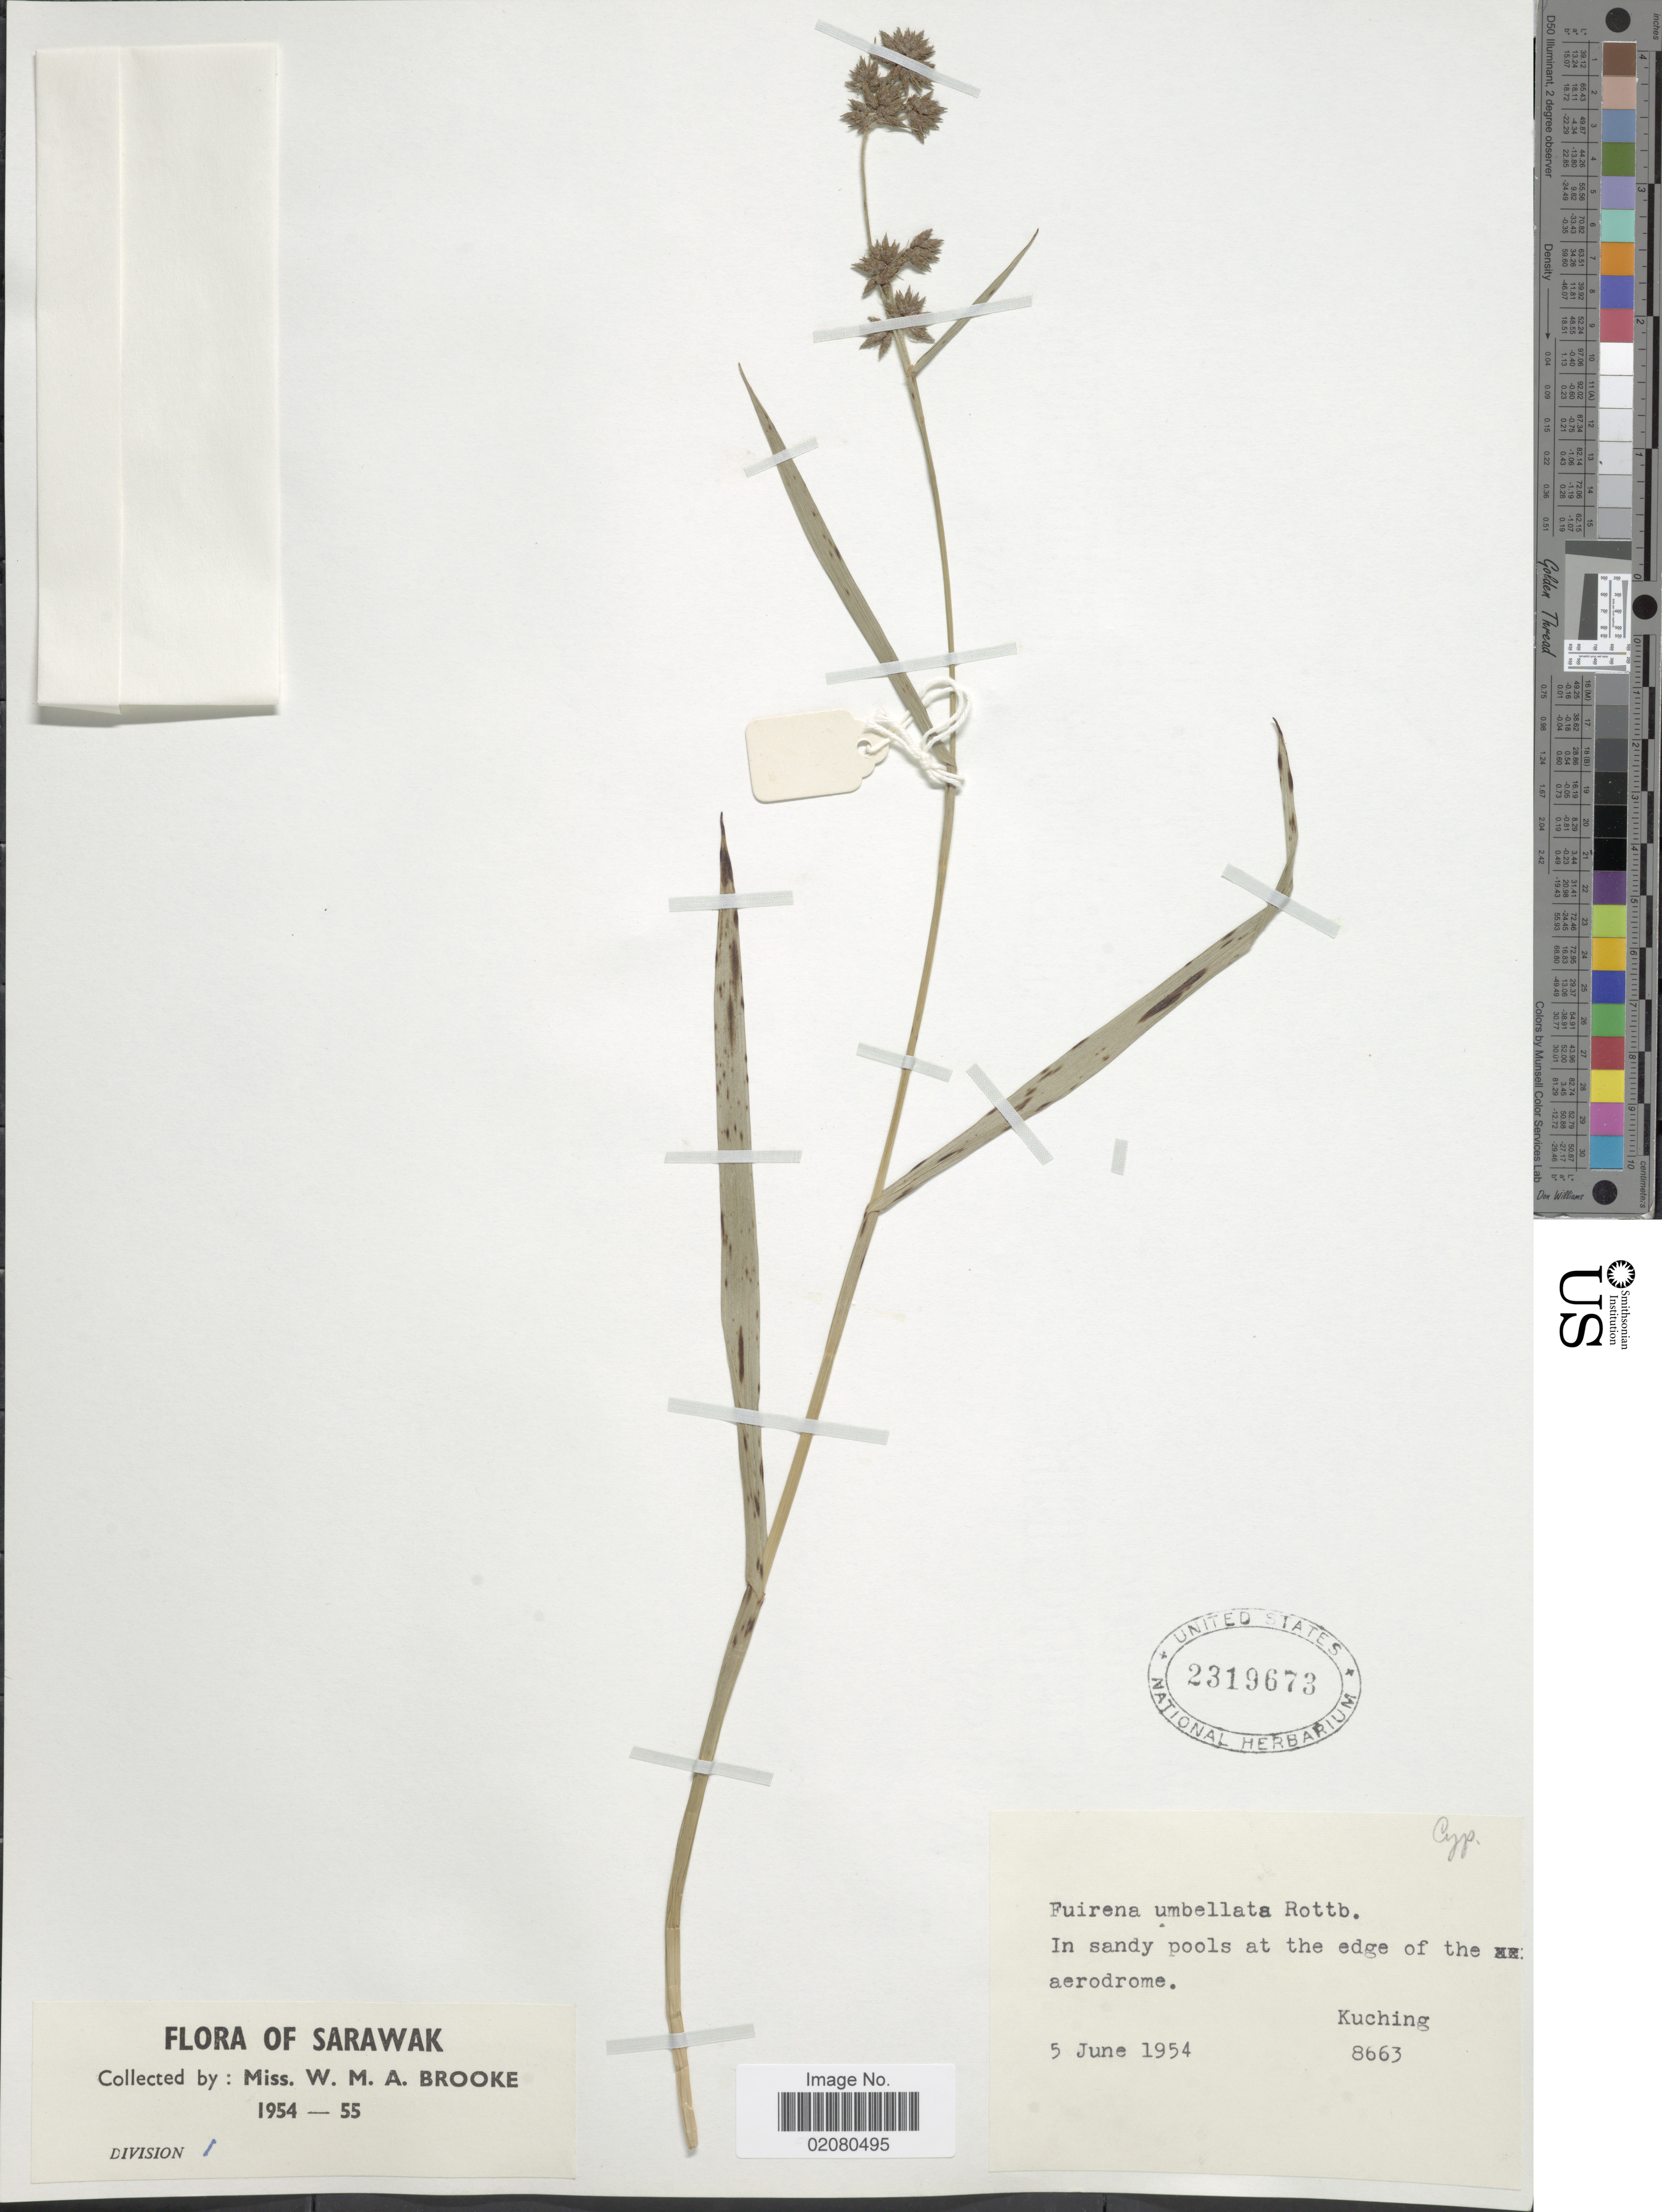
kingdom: Plantae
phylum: Tracheophyta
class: Liliopsida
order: Poales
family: Cyperaceae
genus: Fuirena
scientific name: Fuirena umbellata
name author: Rottb.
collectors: W. Brooke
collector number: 8663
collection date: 1954-06-05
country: Malaysia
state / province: Sarawak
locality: In sandy pools at edge of the aerodrome, Kuching.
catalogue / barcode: US 2319673